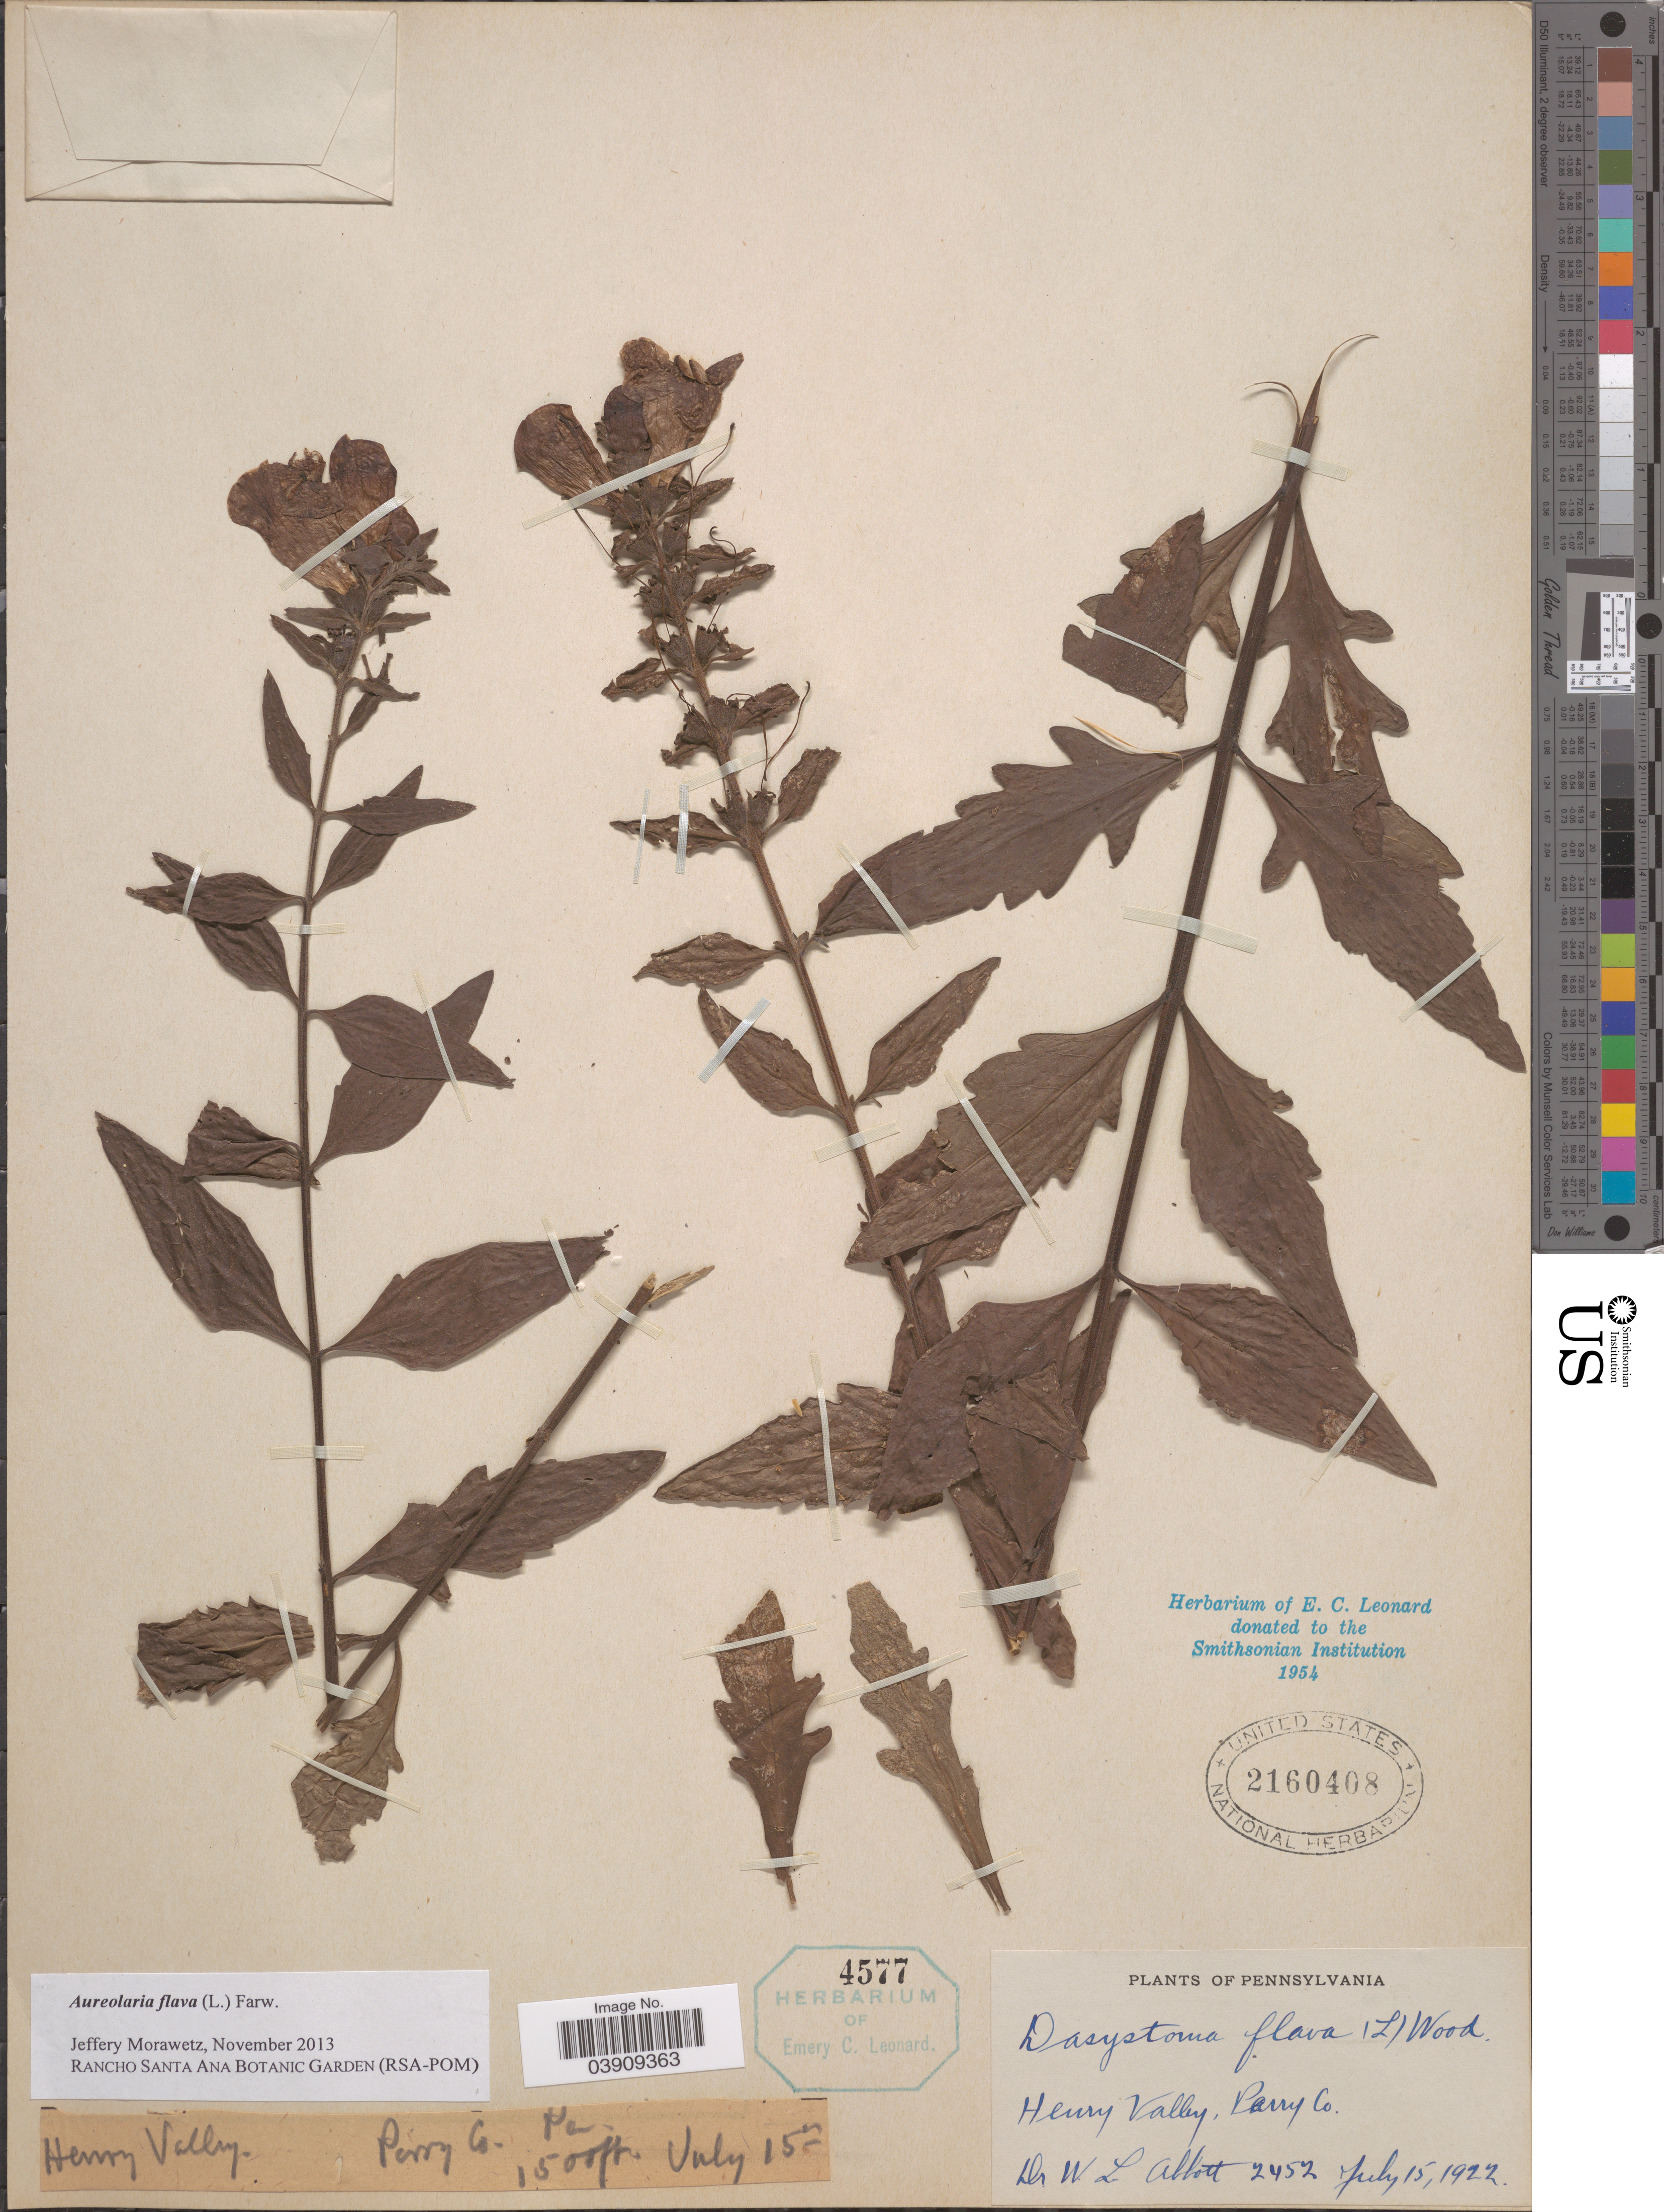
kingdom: Plantae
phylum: Tracheophyta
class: Magnoliopsida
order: Lamiales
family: Orobanchaceae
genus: Aureolaria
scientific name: Aureolaria flava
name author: (L.) Farw.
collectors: W. L. Abbott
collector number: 2452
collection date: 1922-07-15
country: United States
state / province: Pennsylvania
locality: Henry Valley, Perry Co.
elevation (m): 457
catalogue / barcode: US 2160408